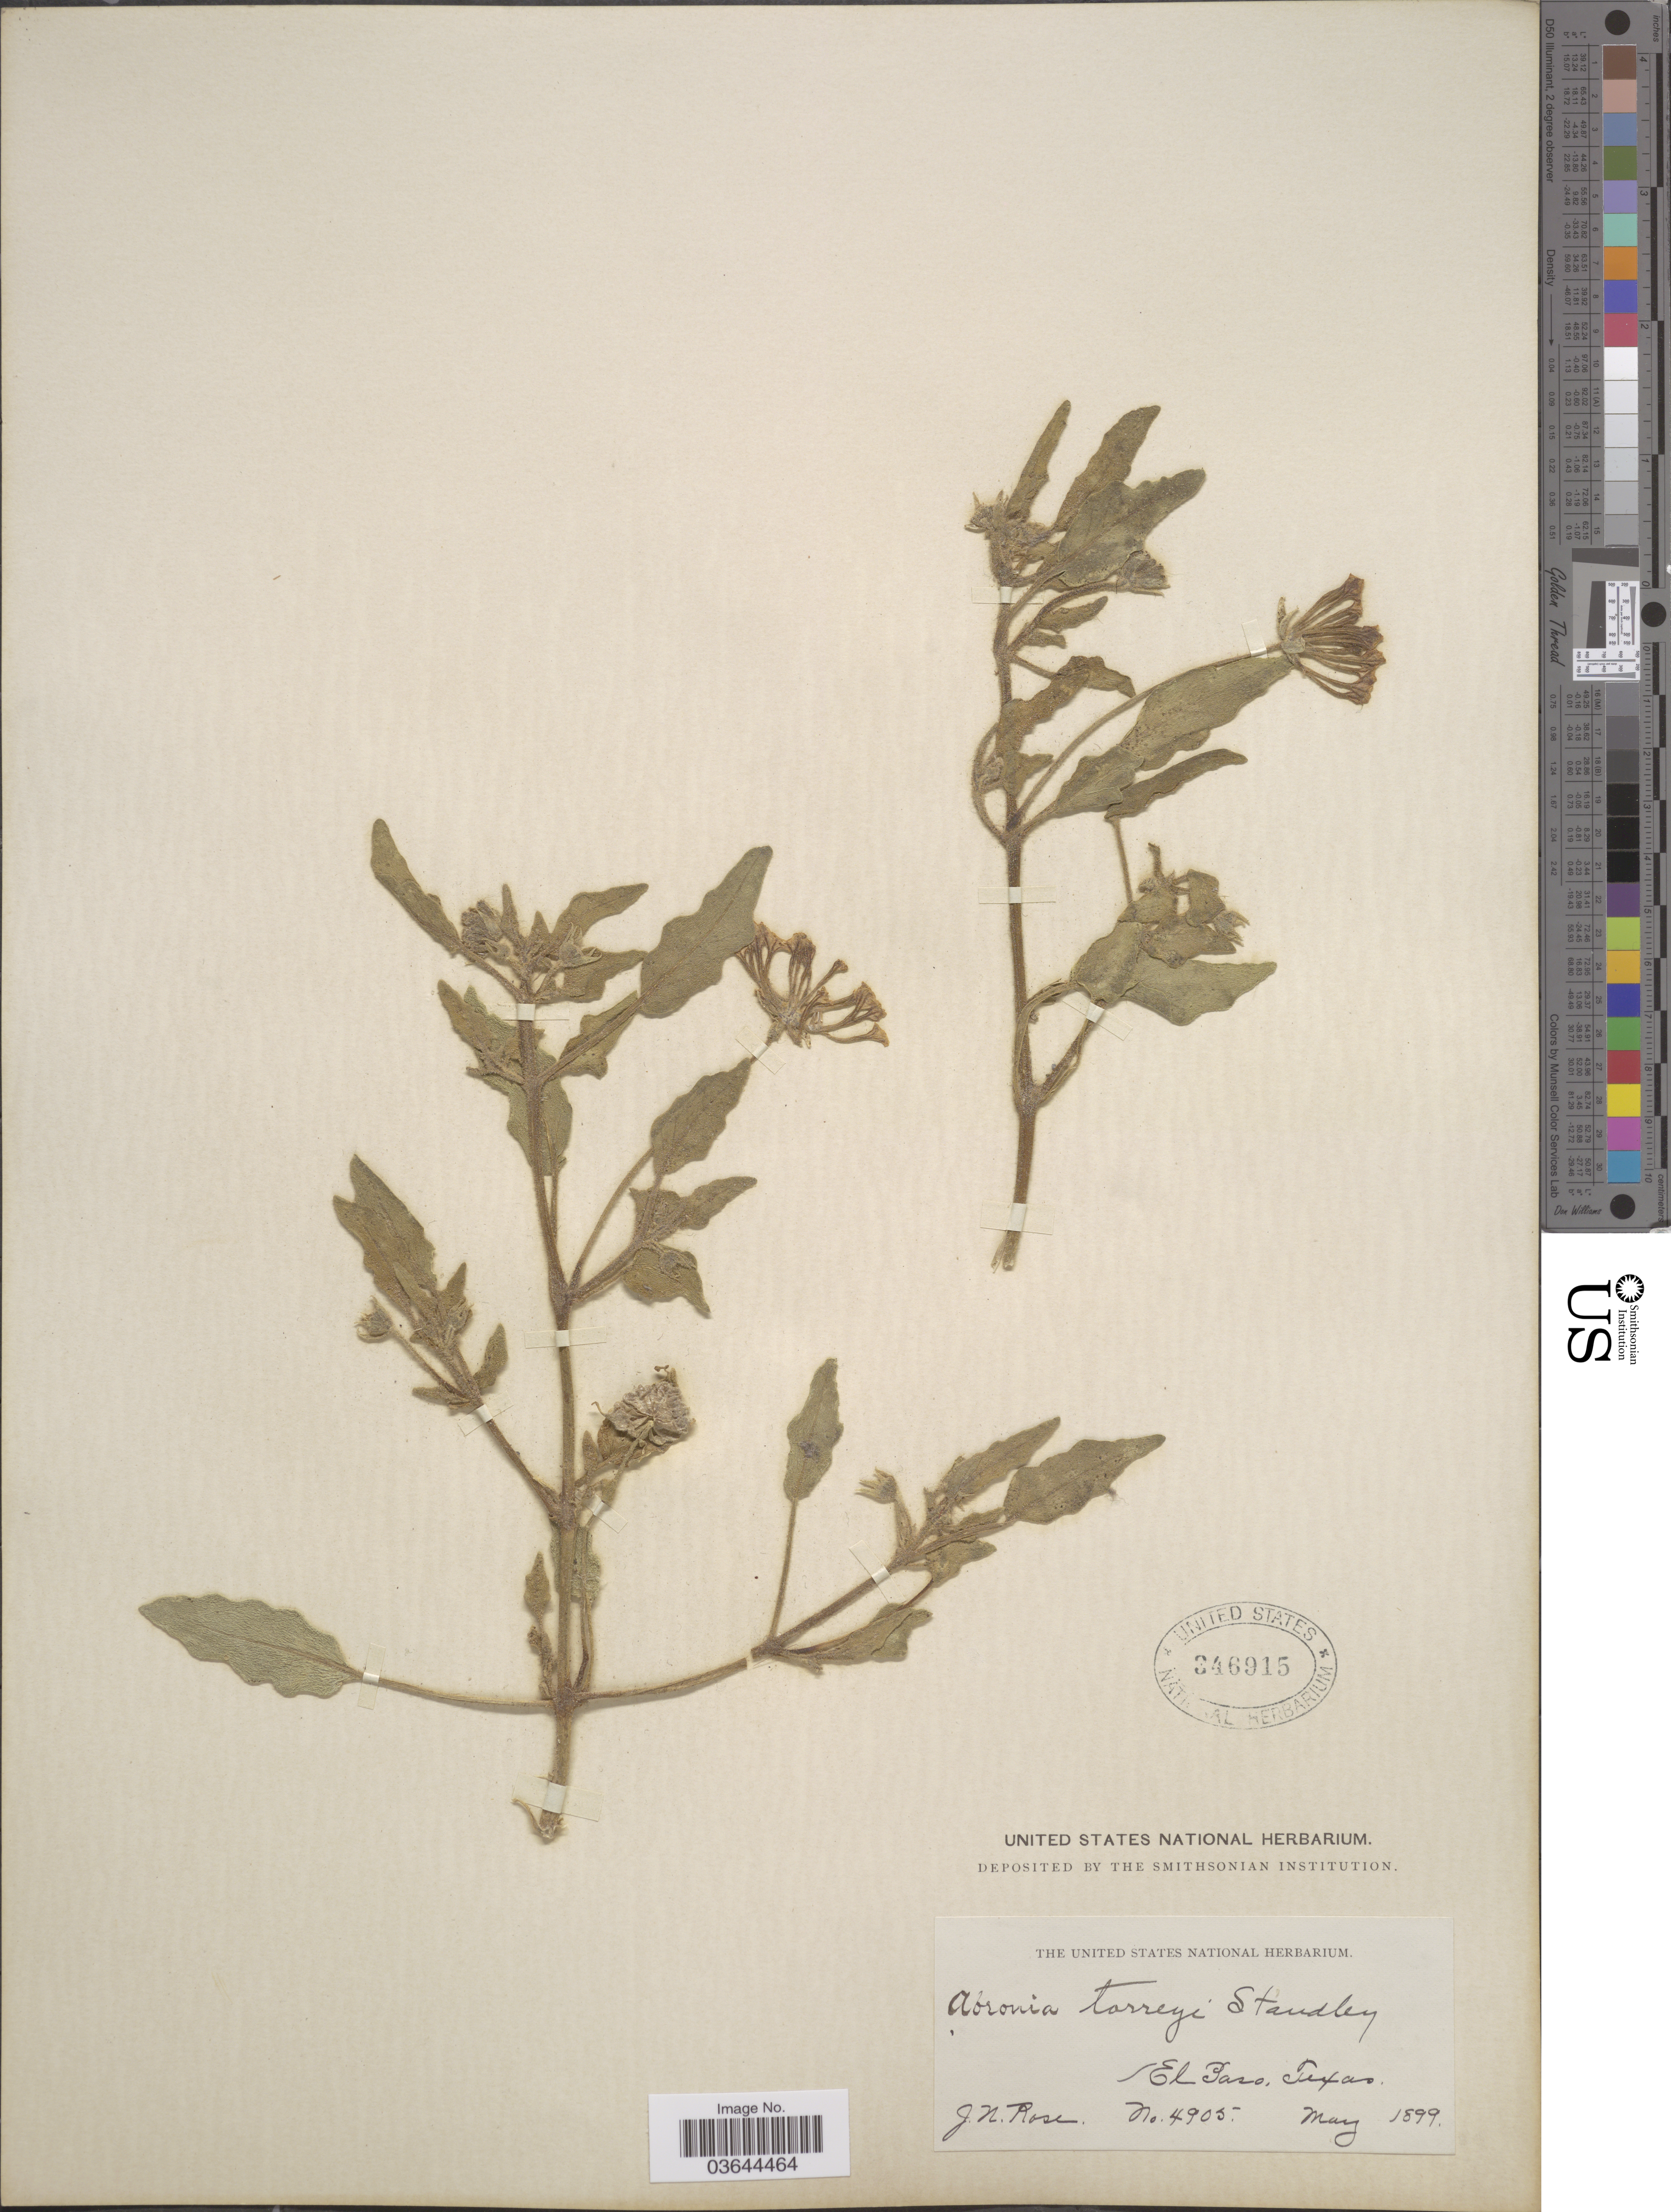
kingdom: Plantae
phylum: Tracheophyta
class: Magnoliopsida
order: Caryophyllales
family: Nyctaginaceae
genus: Abronia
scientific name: Abronia angustifolia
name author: Greene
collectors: J. N. Rose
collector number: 4905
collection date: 1899-05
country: United States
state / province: Texas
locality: El Paso.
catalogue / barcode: US 346915